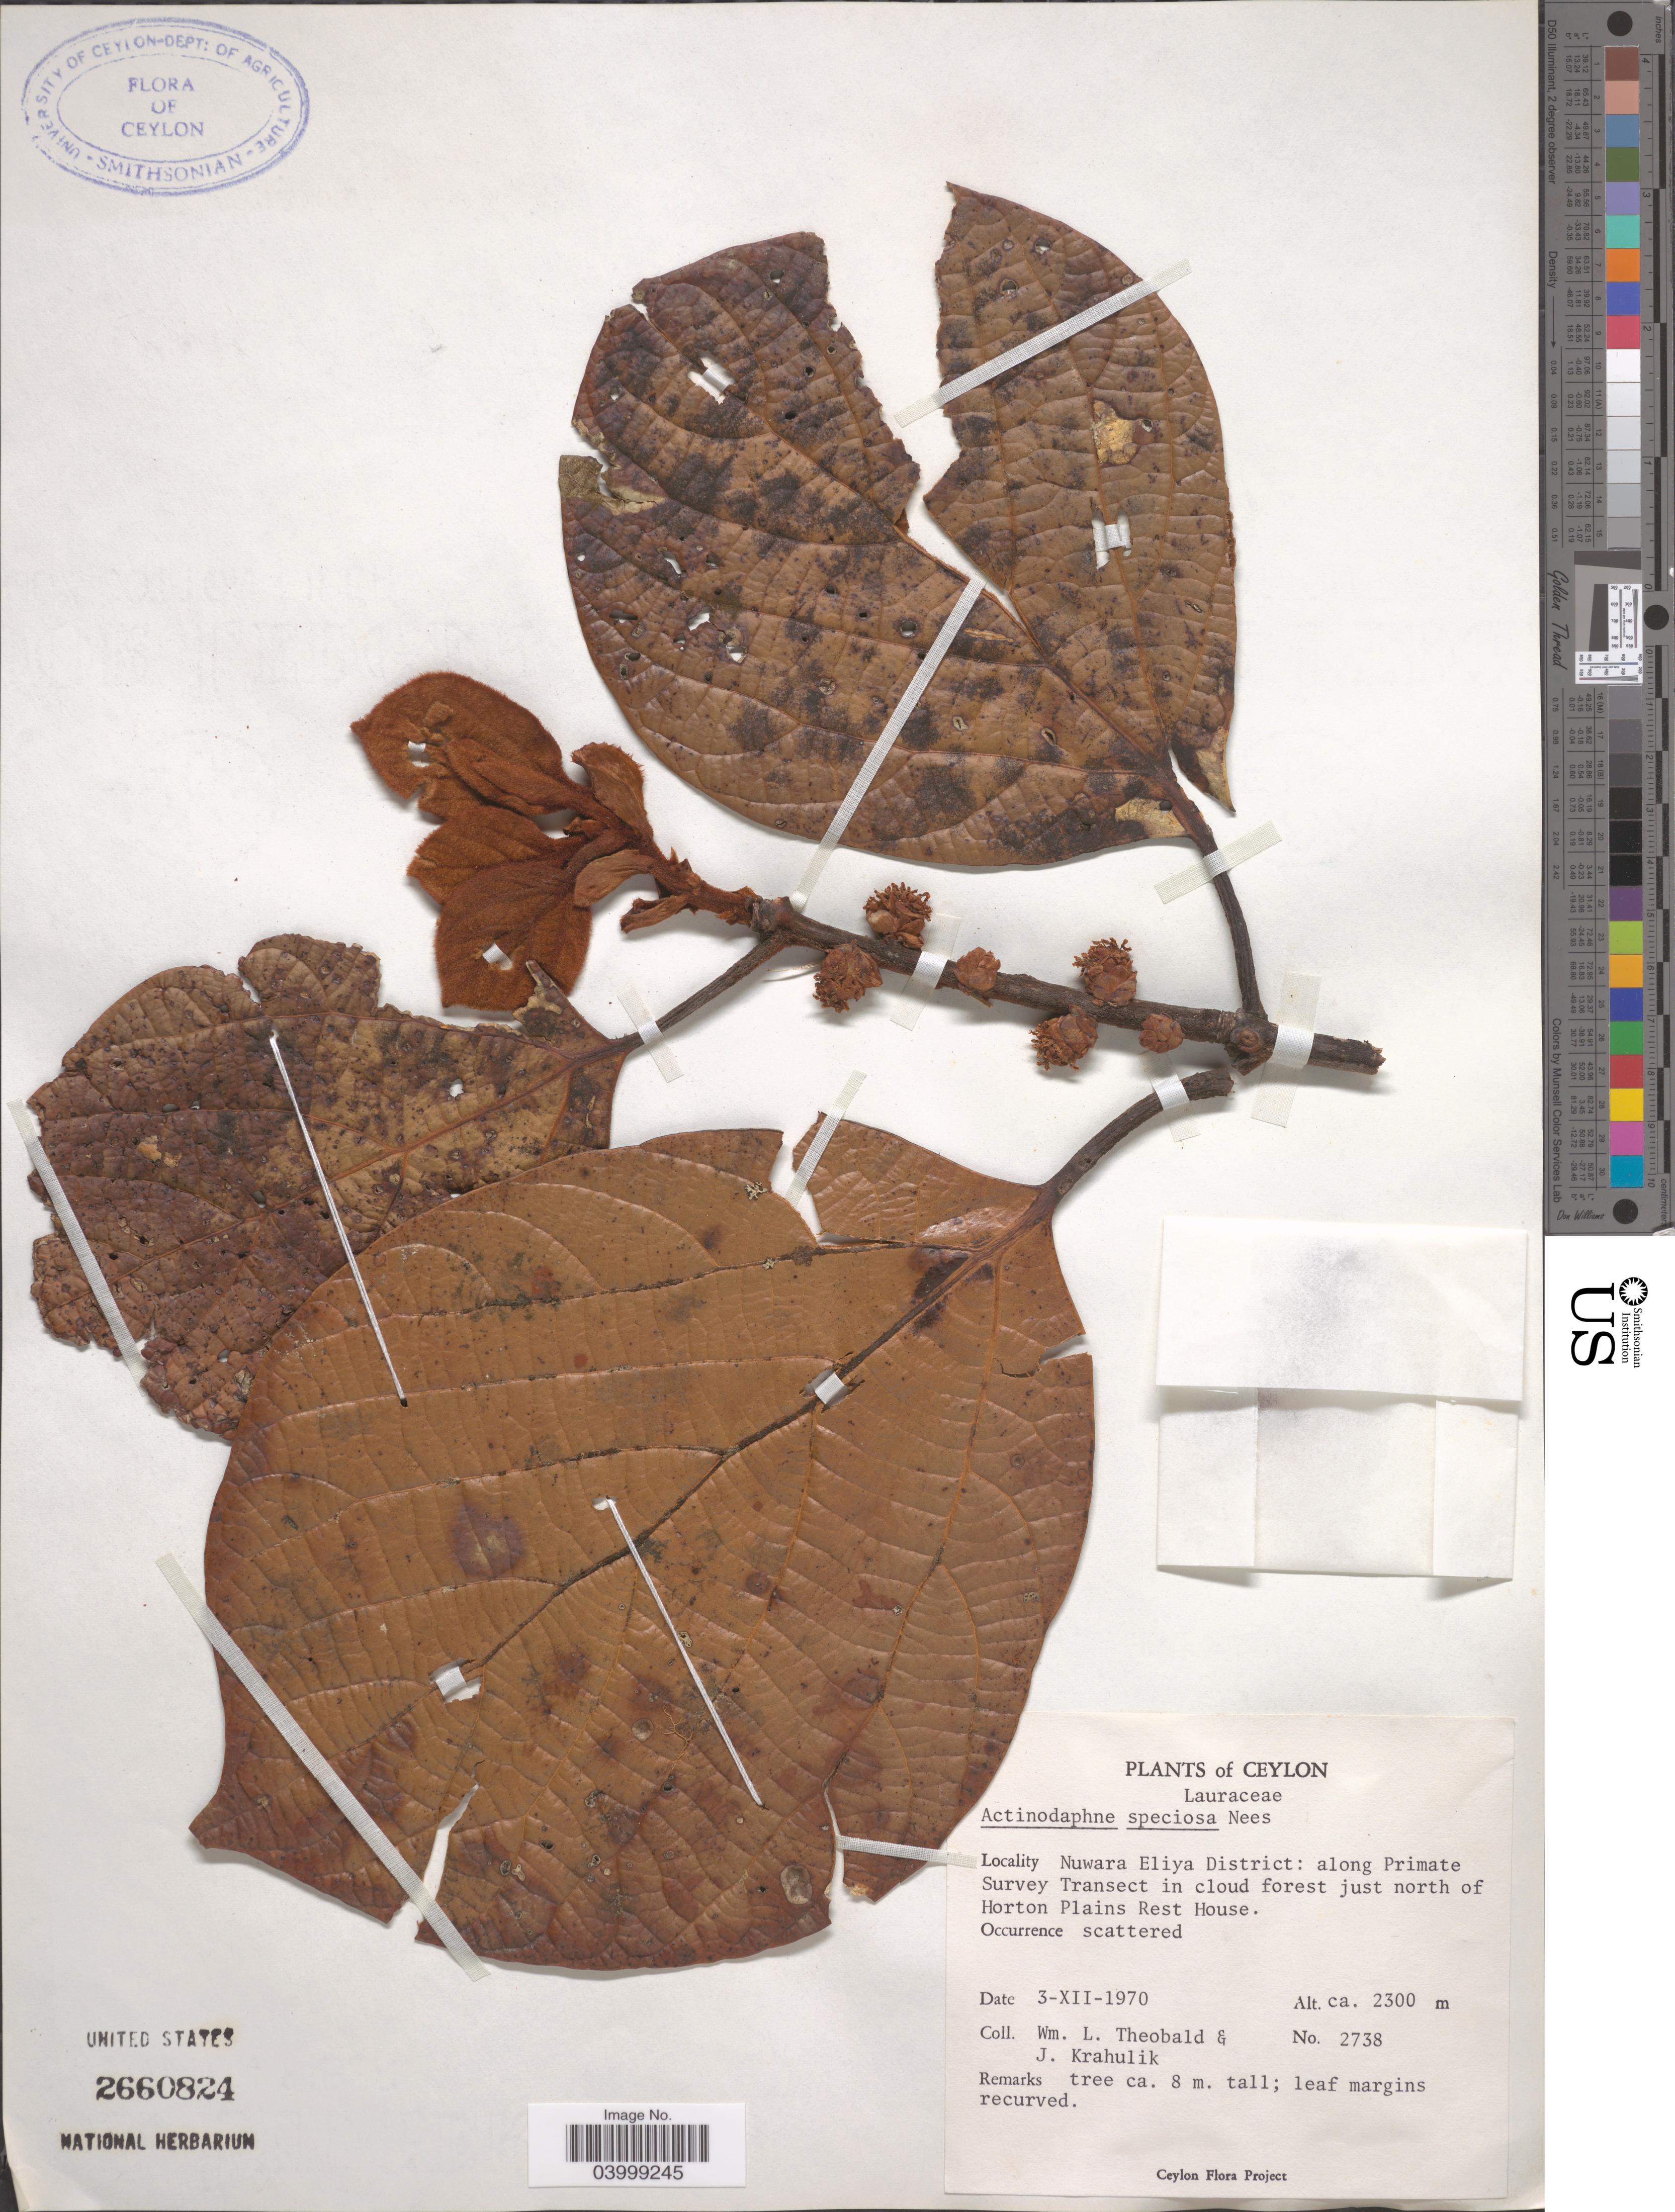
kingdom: Plantae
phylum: Tracheophyta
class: Magnoliopsida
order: Laurales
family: Lauraceae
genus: Actinodaphne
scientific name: Actinodaphne speciosa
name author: Nees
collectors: W. L. Theobald & J. Krahulik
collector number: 2738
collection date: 1970-12-03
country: Sri Lanka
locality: Ceylon. Nuwara Eliya District: along Primate Survey Transect in cloud forest just north of Horton Plains Rest House.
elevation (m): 2300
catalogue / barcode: US 2660824